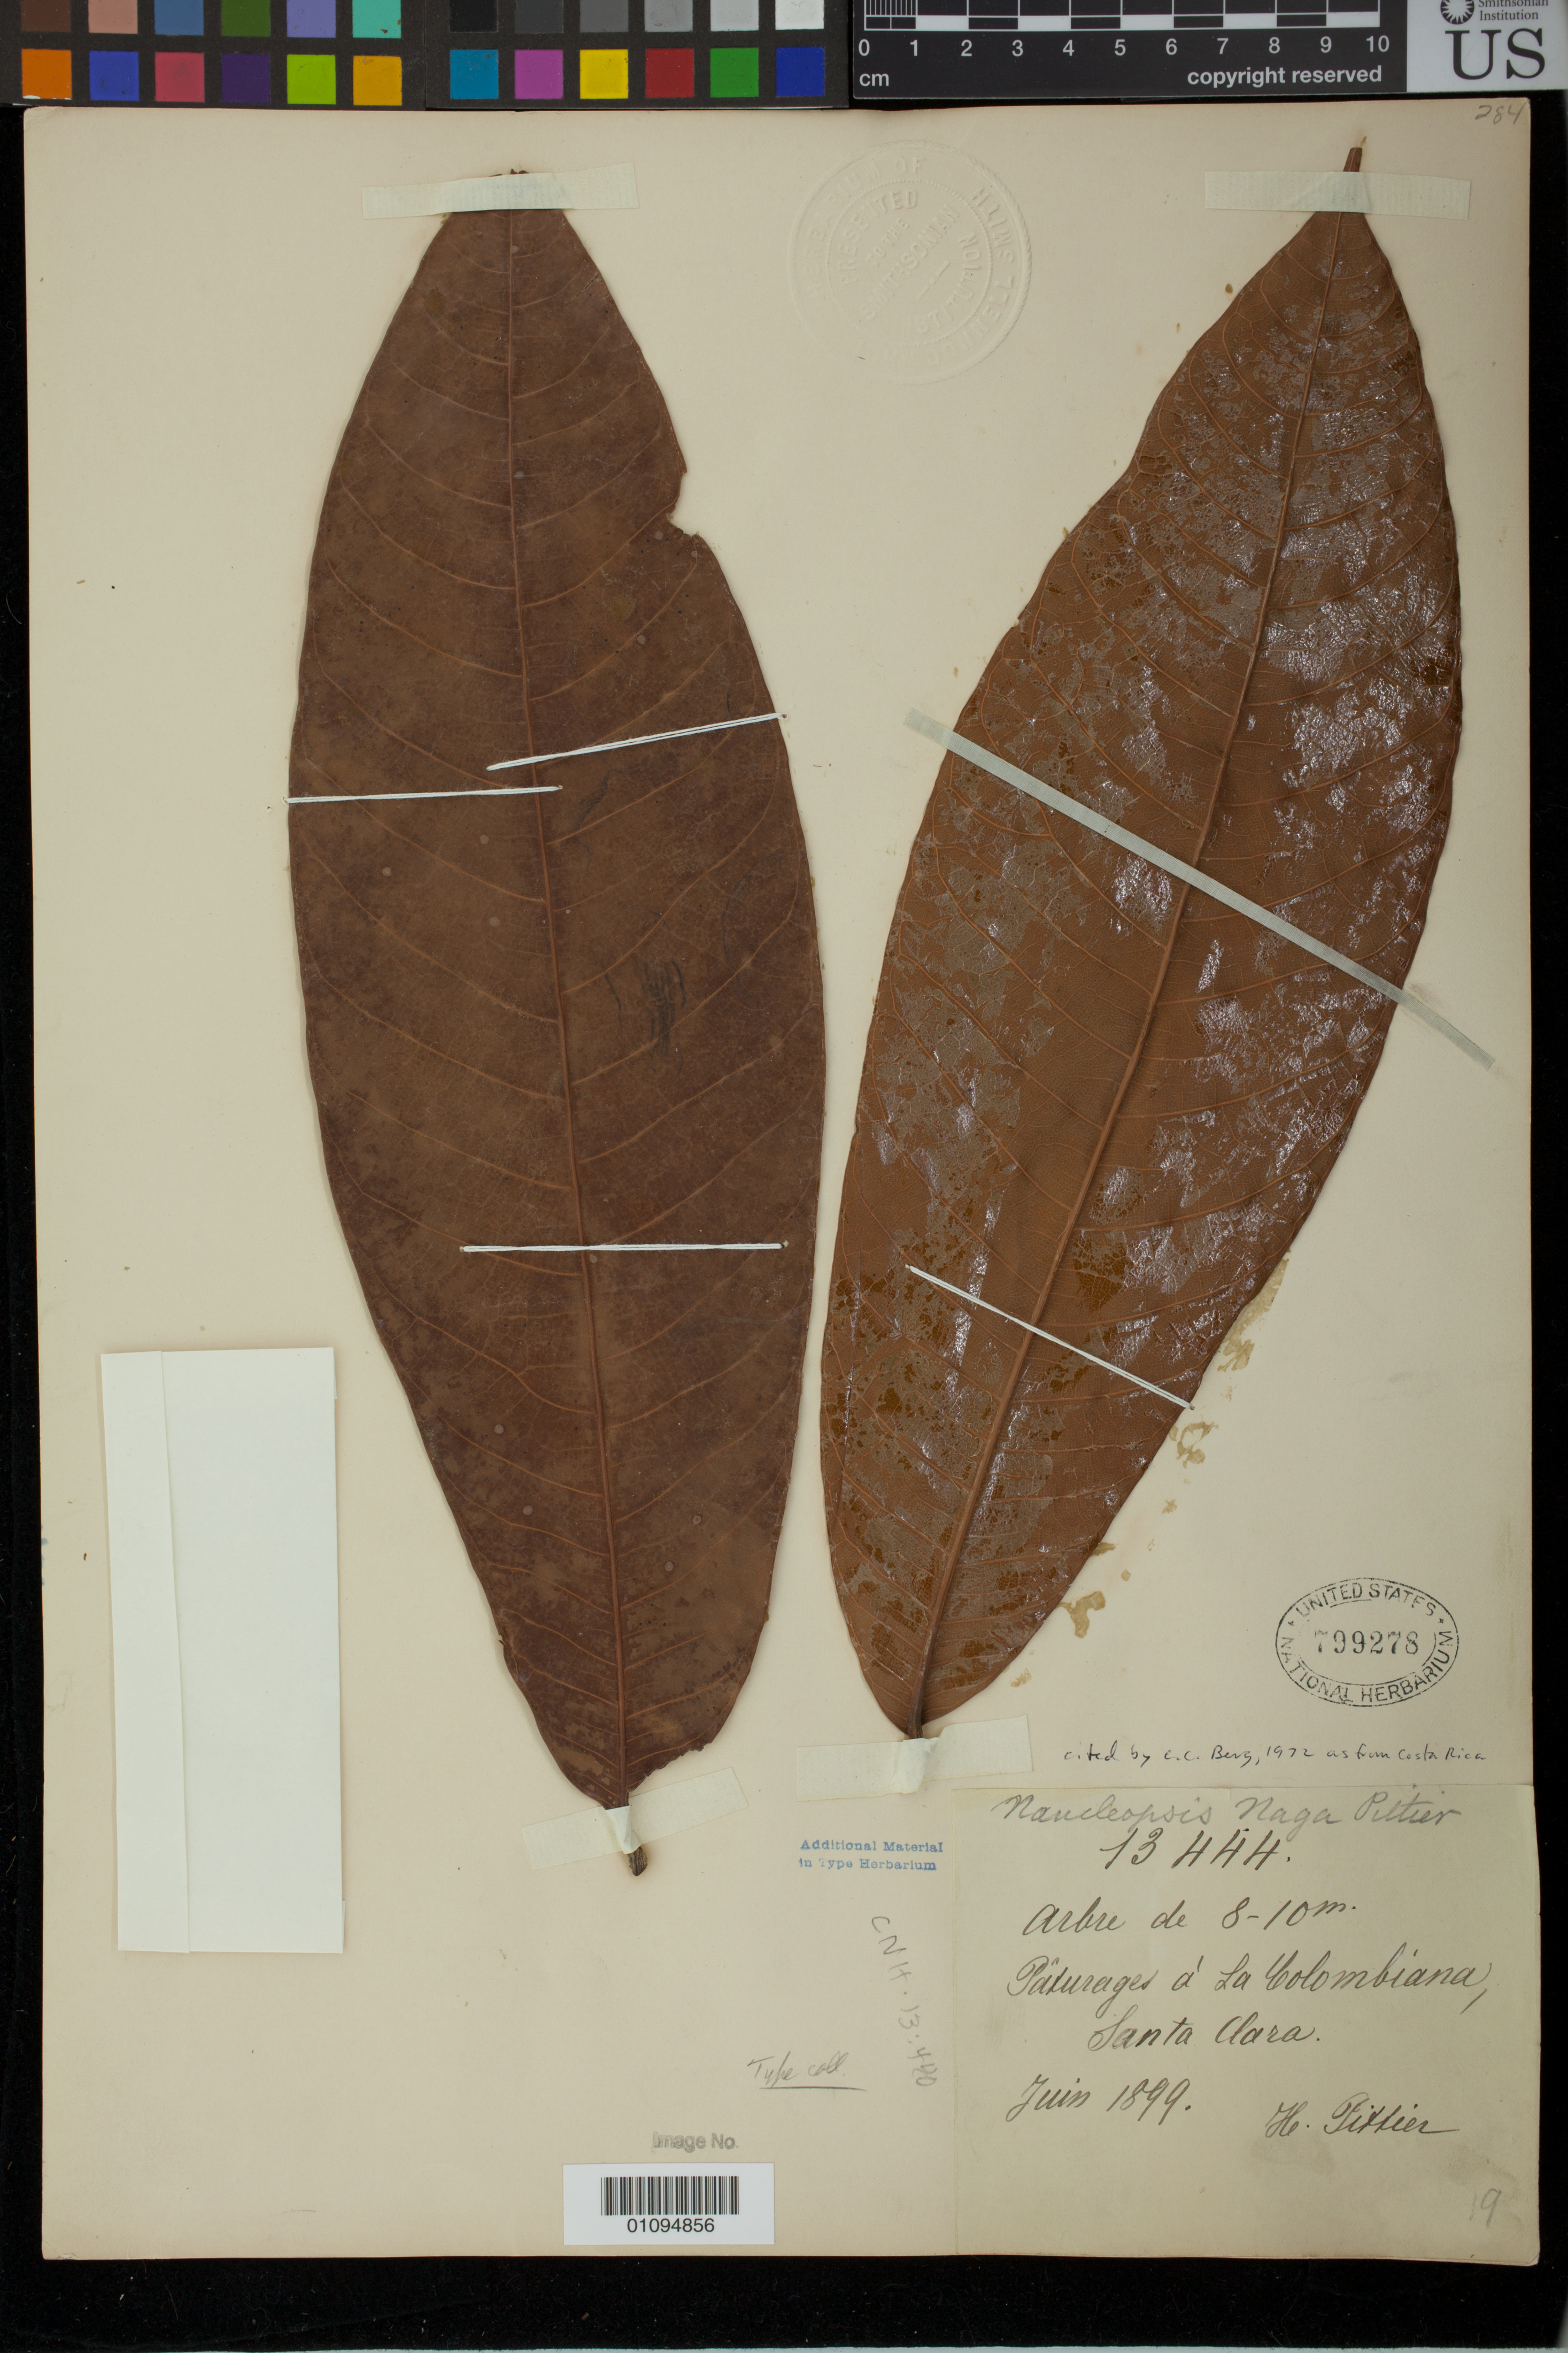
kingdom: Plantae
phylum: Tracheophyta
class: Magnoliopsida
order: Rosales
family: Moraceae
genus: Naucleopsis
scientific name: Naucleopsis naga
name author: Pittier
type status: Isotype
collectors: H. F. Pittier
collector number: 13444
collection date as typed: Jun 1899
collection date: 1899-06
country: Costa Rica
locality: La Colombiana, plains of Santa Clara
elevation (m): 100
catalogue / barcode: US 799278